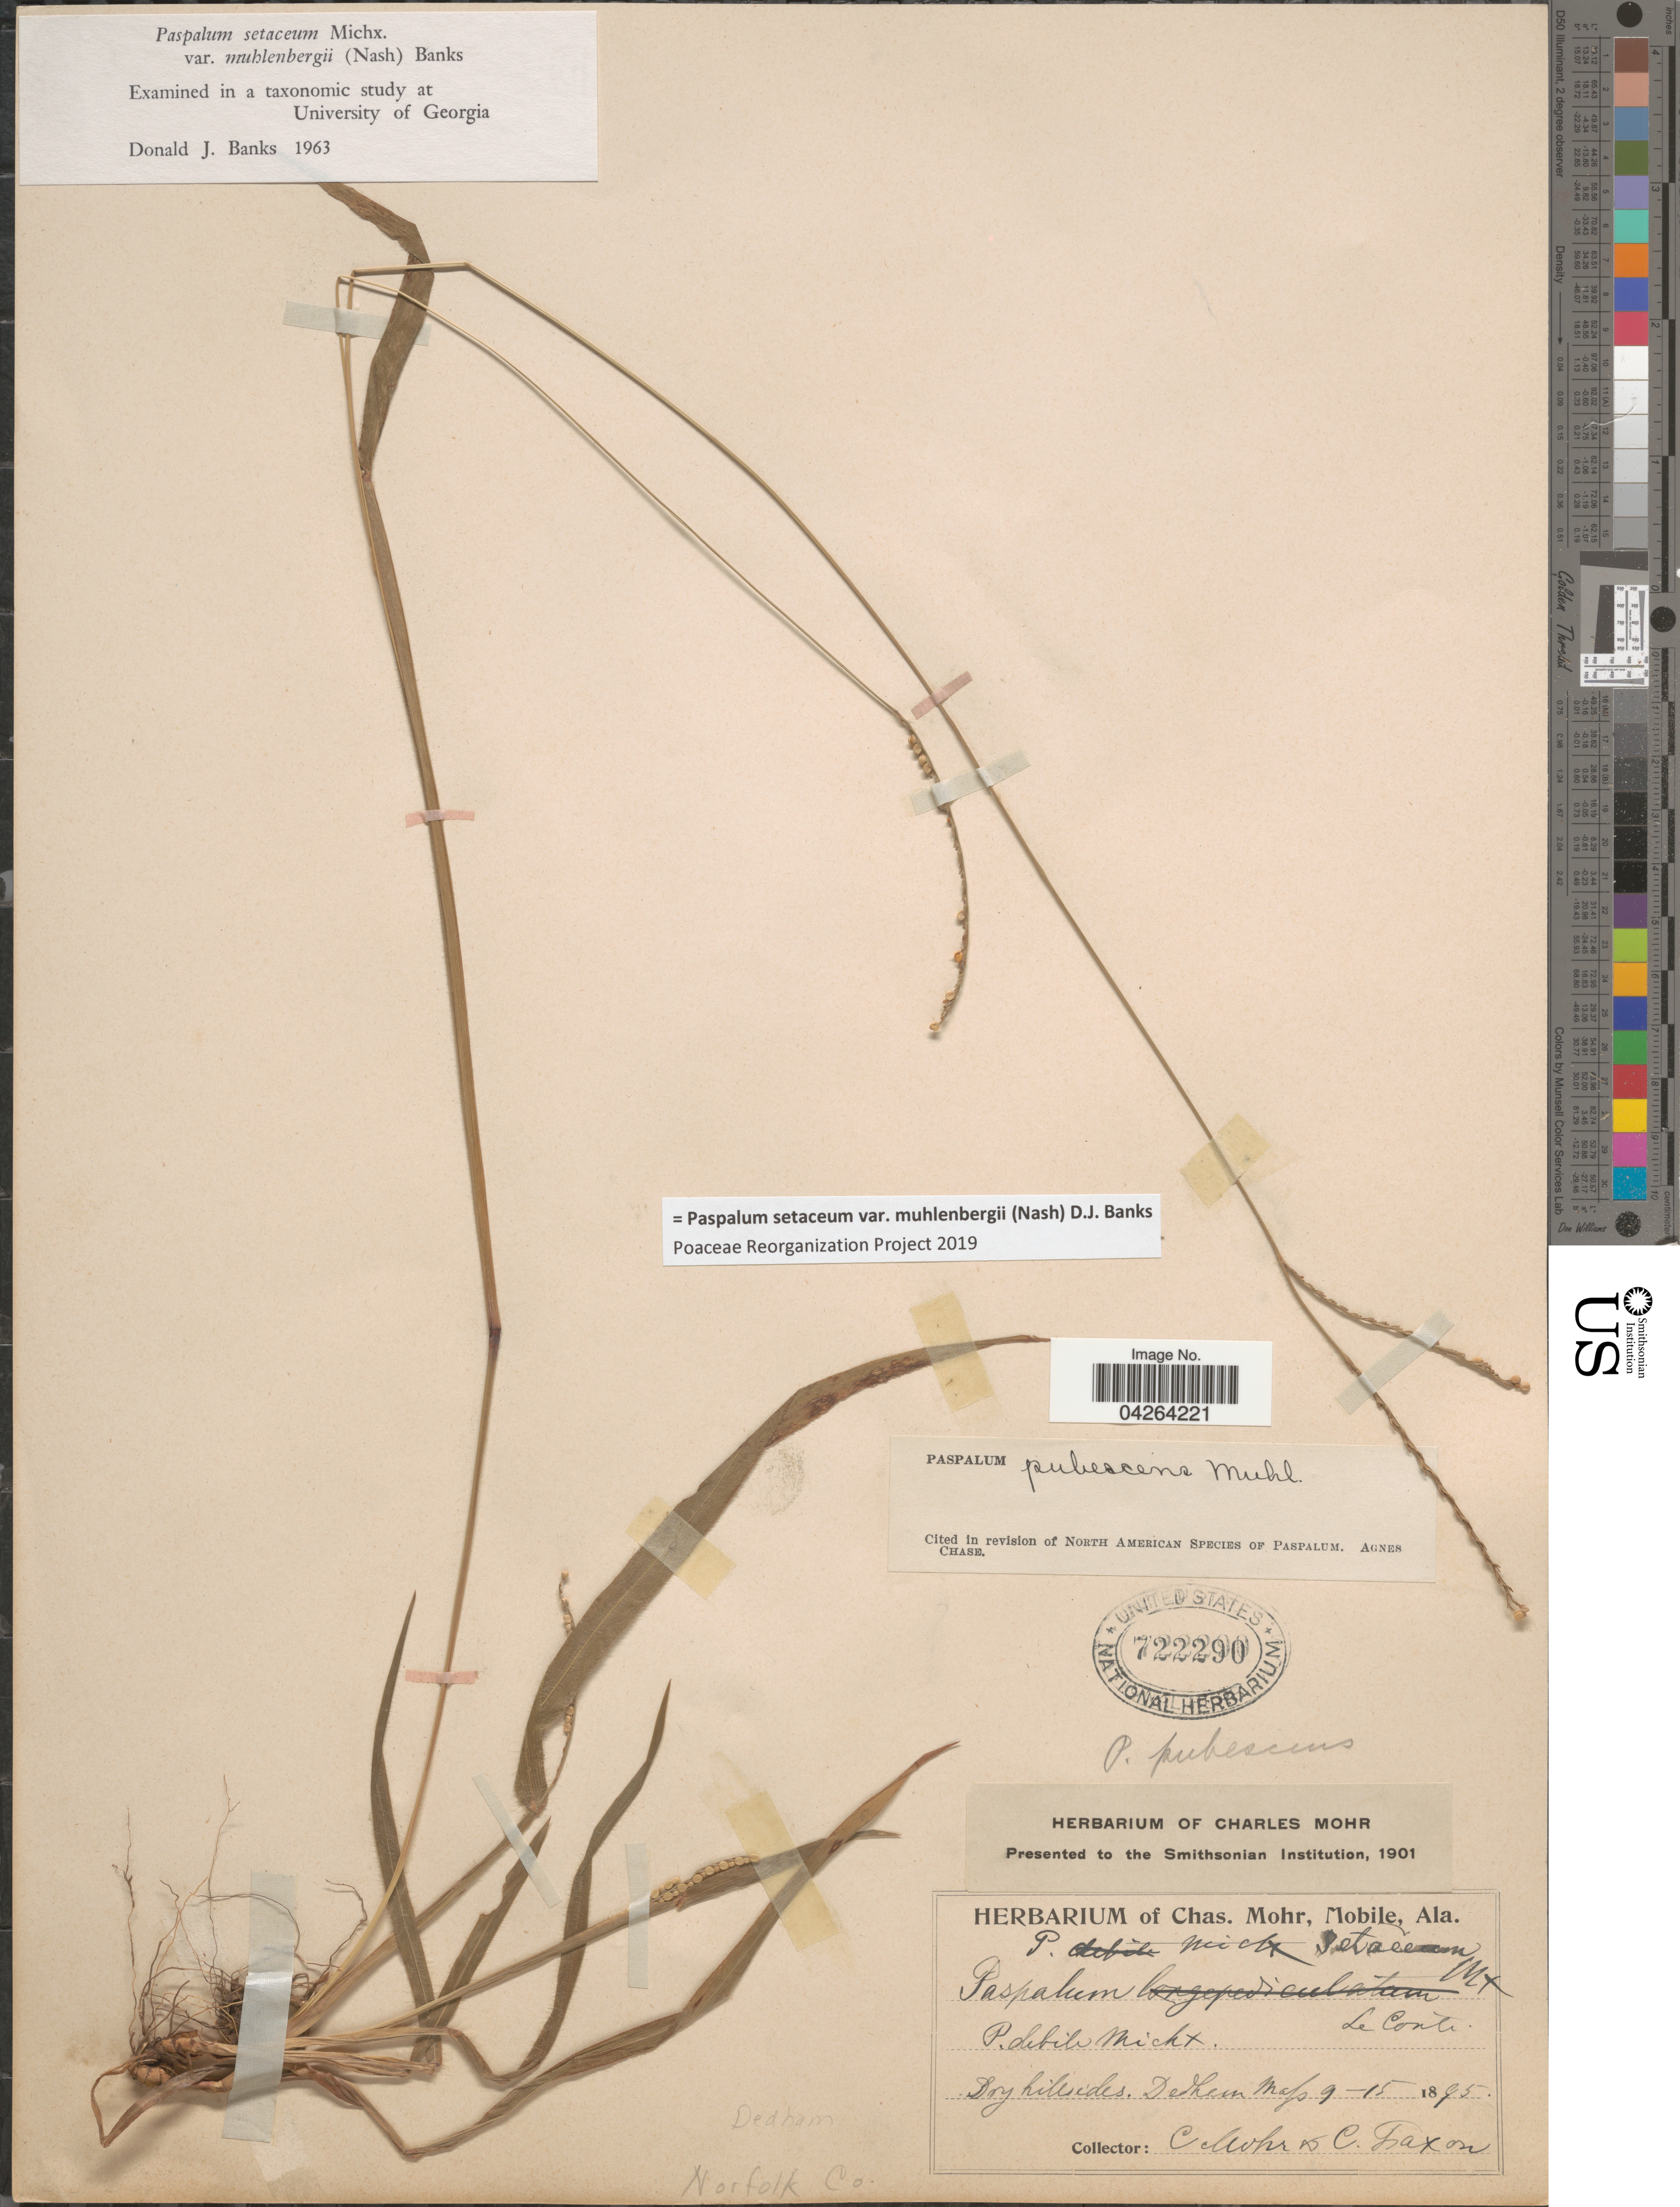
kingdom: Plantae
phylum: Tracheophyta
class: Liliopsida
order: Poales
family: Poaceae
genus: Paspalum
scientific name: Paspalum setaceum var. muhlenbergii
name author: (Nash) D.J. Banks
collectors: C. T. Mohr & C. Faxon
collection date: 1895-09-15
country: United States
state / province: Massachusetts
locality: Dry hillsides. Dedham. Norfolk Co.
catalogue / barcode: US 722290